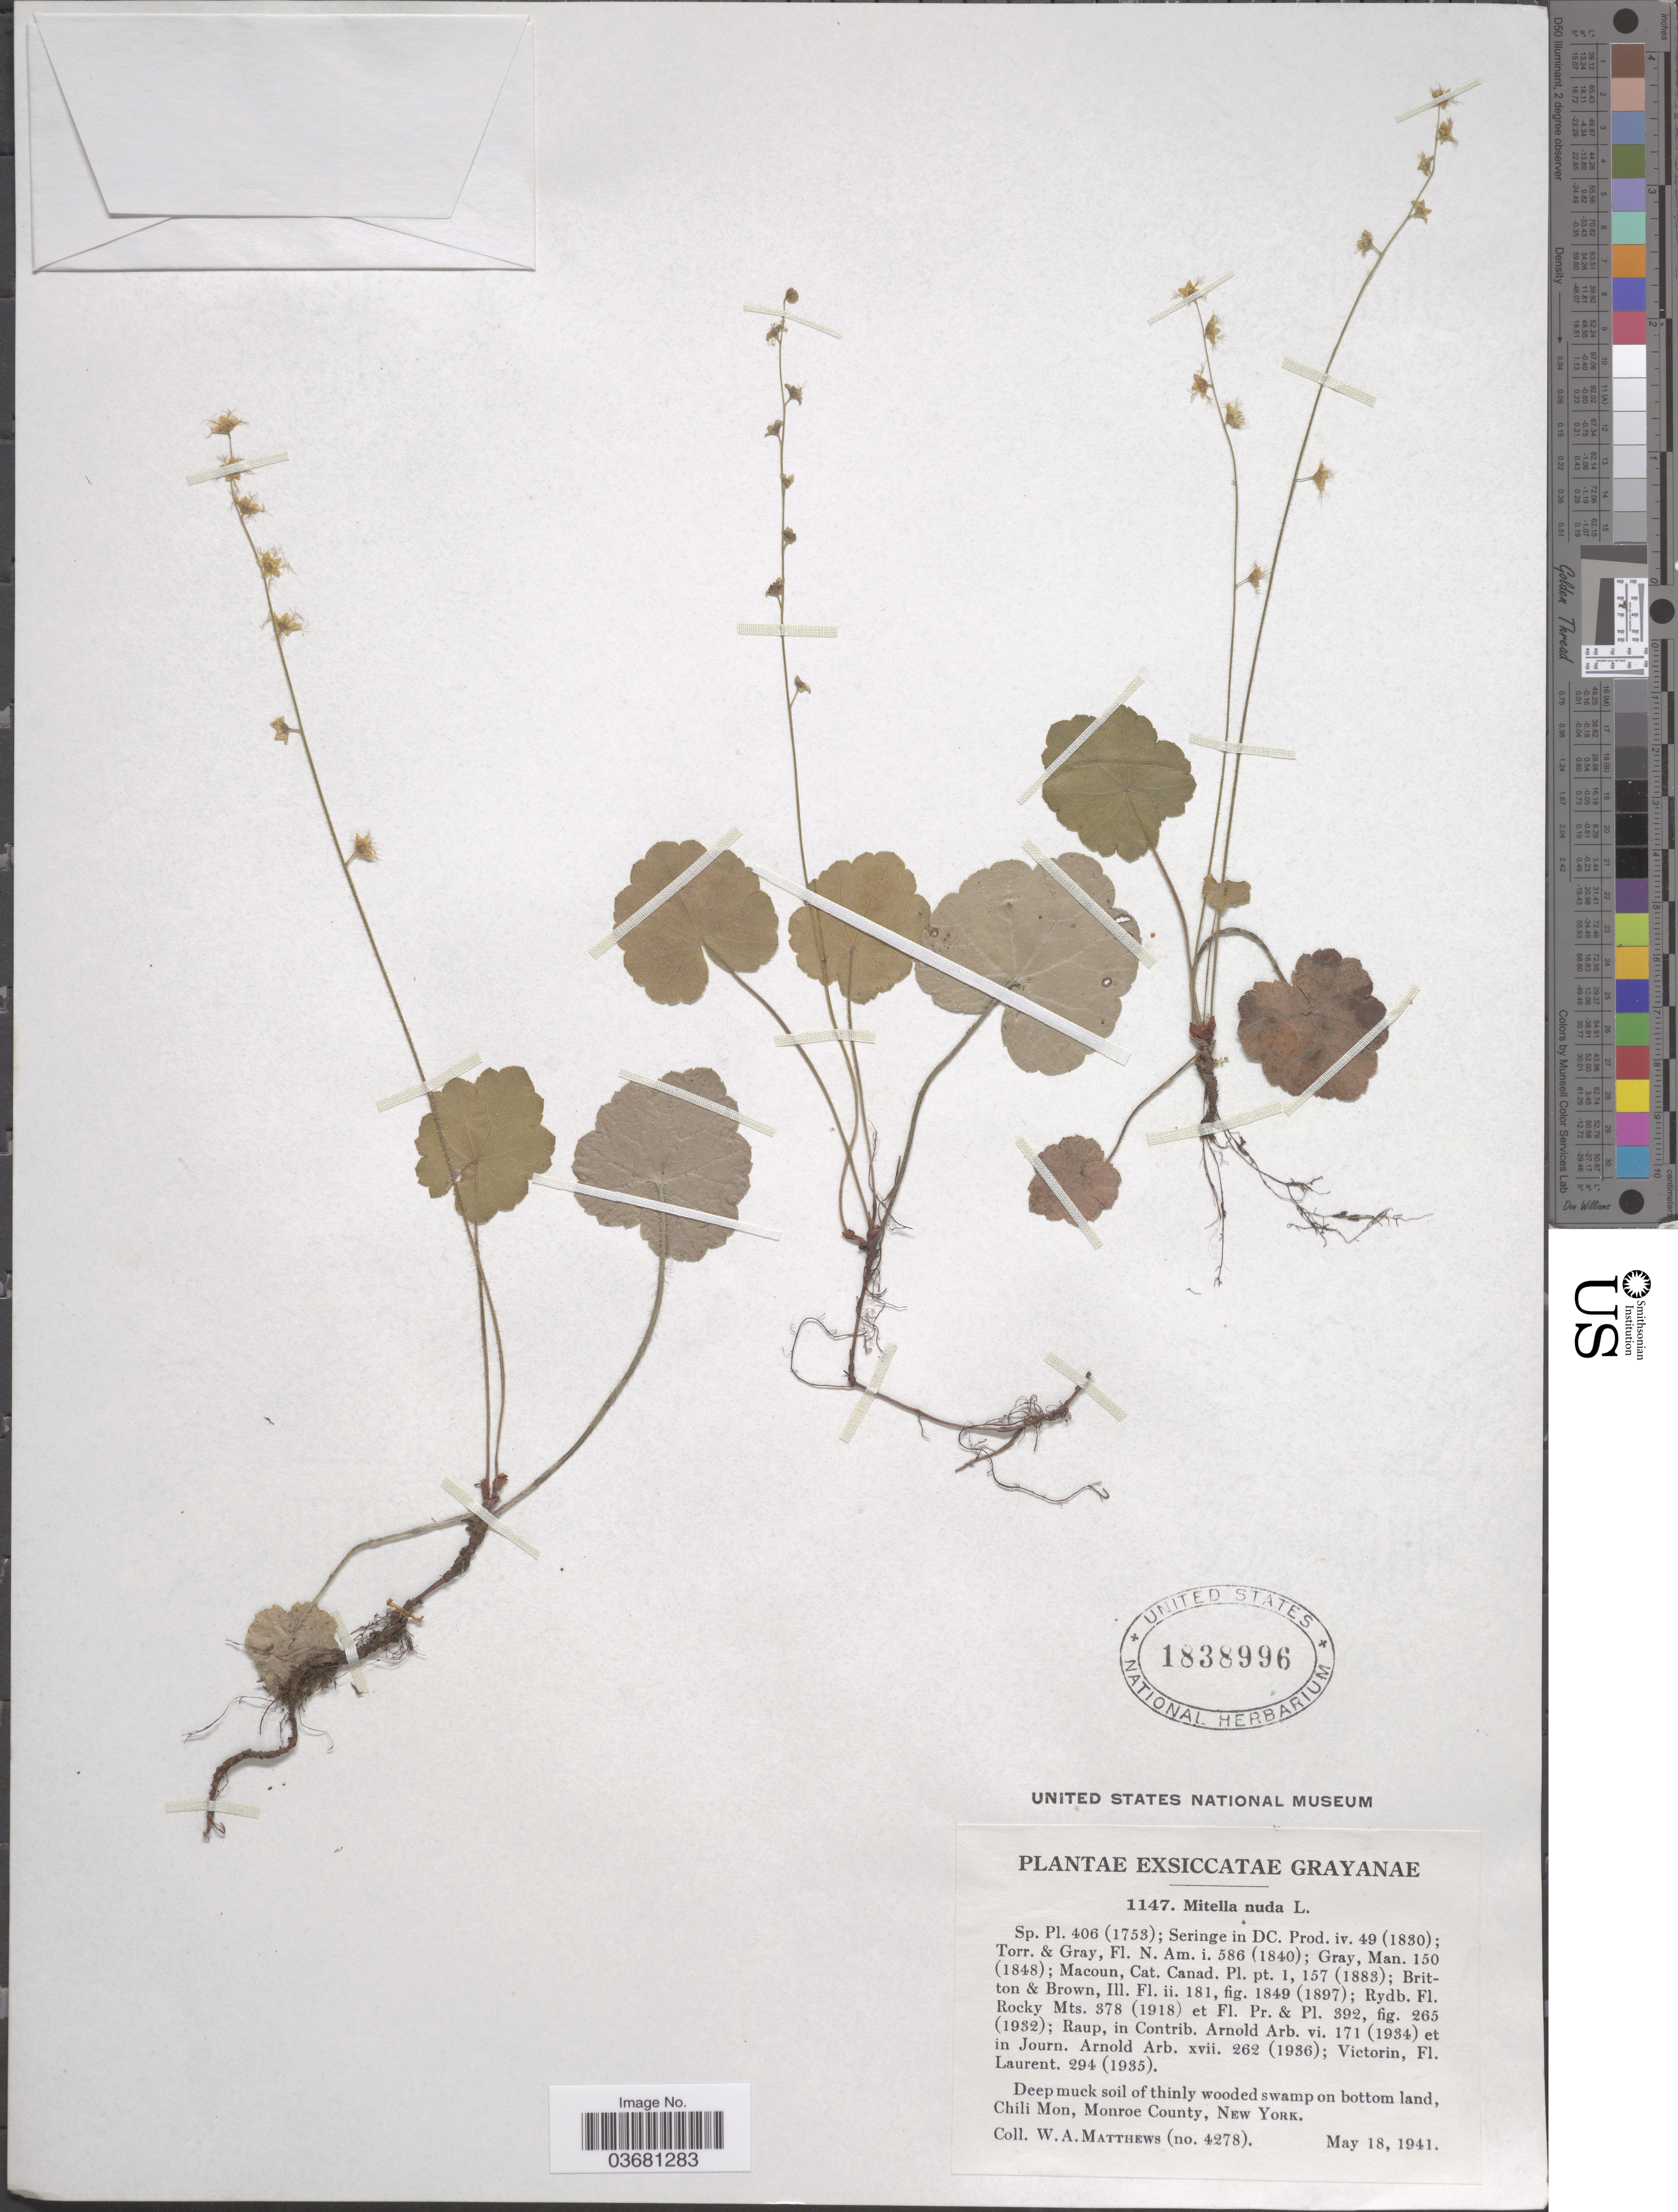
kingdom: Plantae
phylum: Tracheophyta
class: Magnoliopsida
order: Saxifragales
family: Saxifragaceae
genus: Mitella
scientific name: Mitella nuda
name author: L.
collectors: W. Matthews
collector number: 4278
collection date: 1941-05-18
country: United States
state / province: New York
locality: Chili Mon, Monroe County.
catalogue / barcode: US 1838996